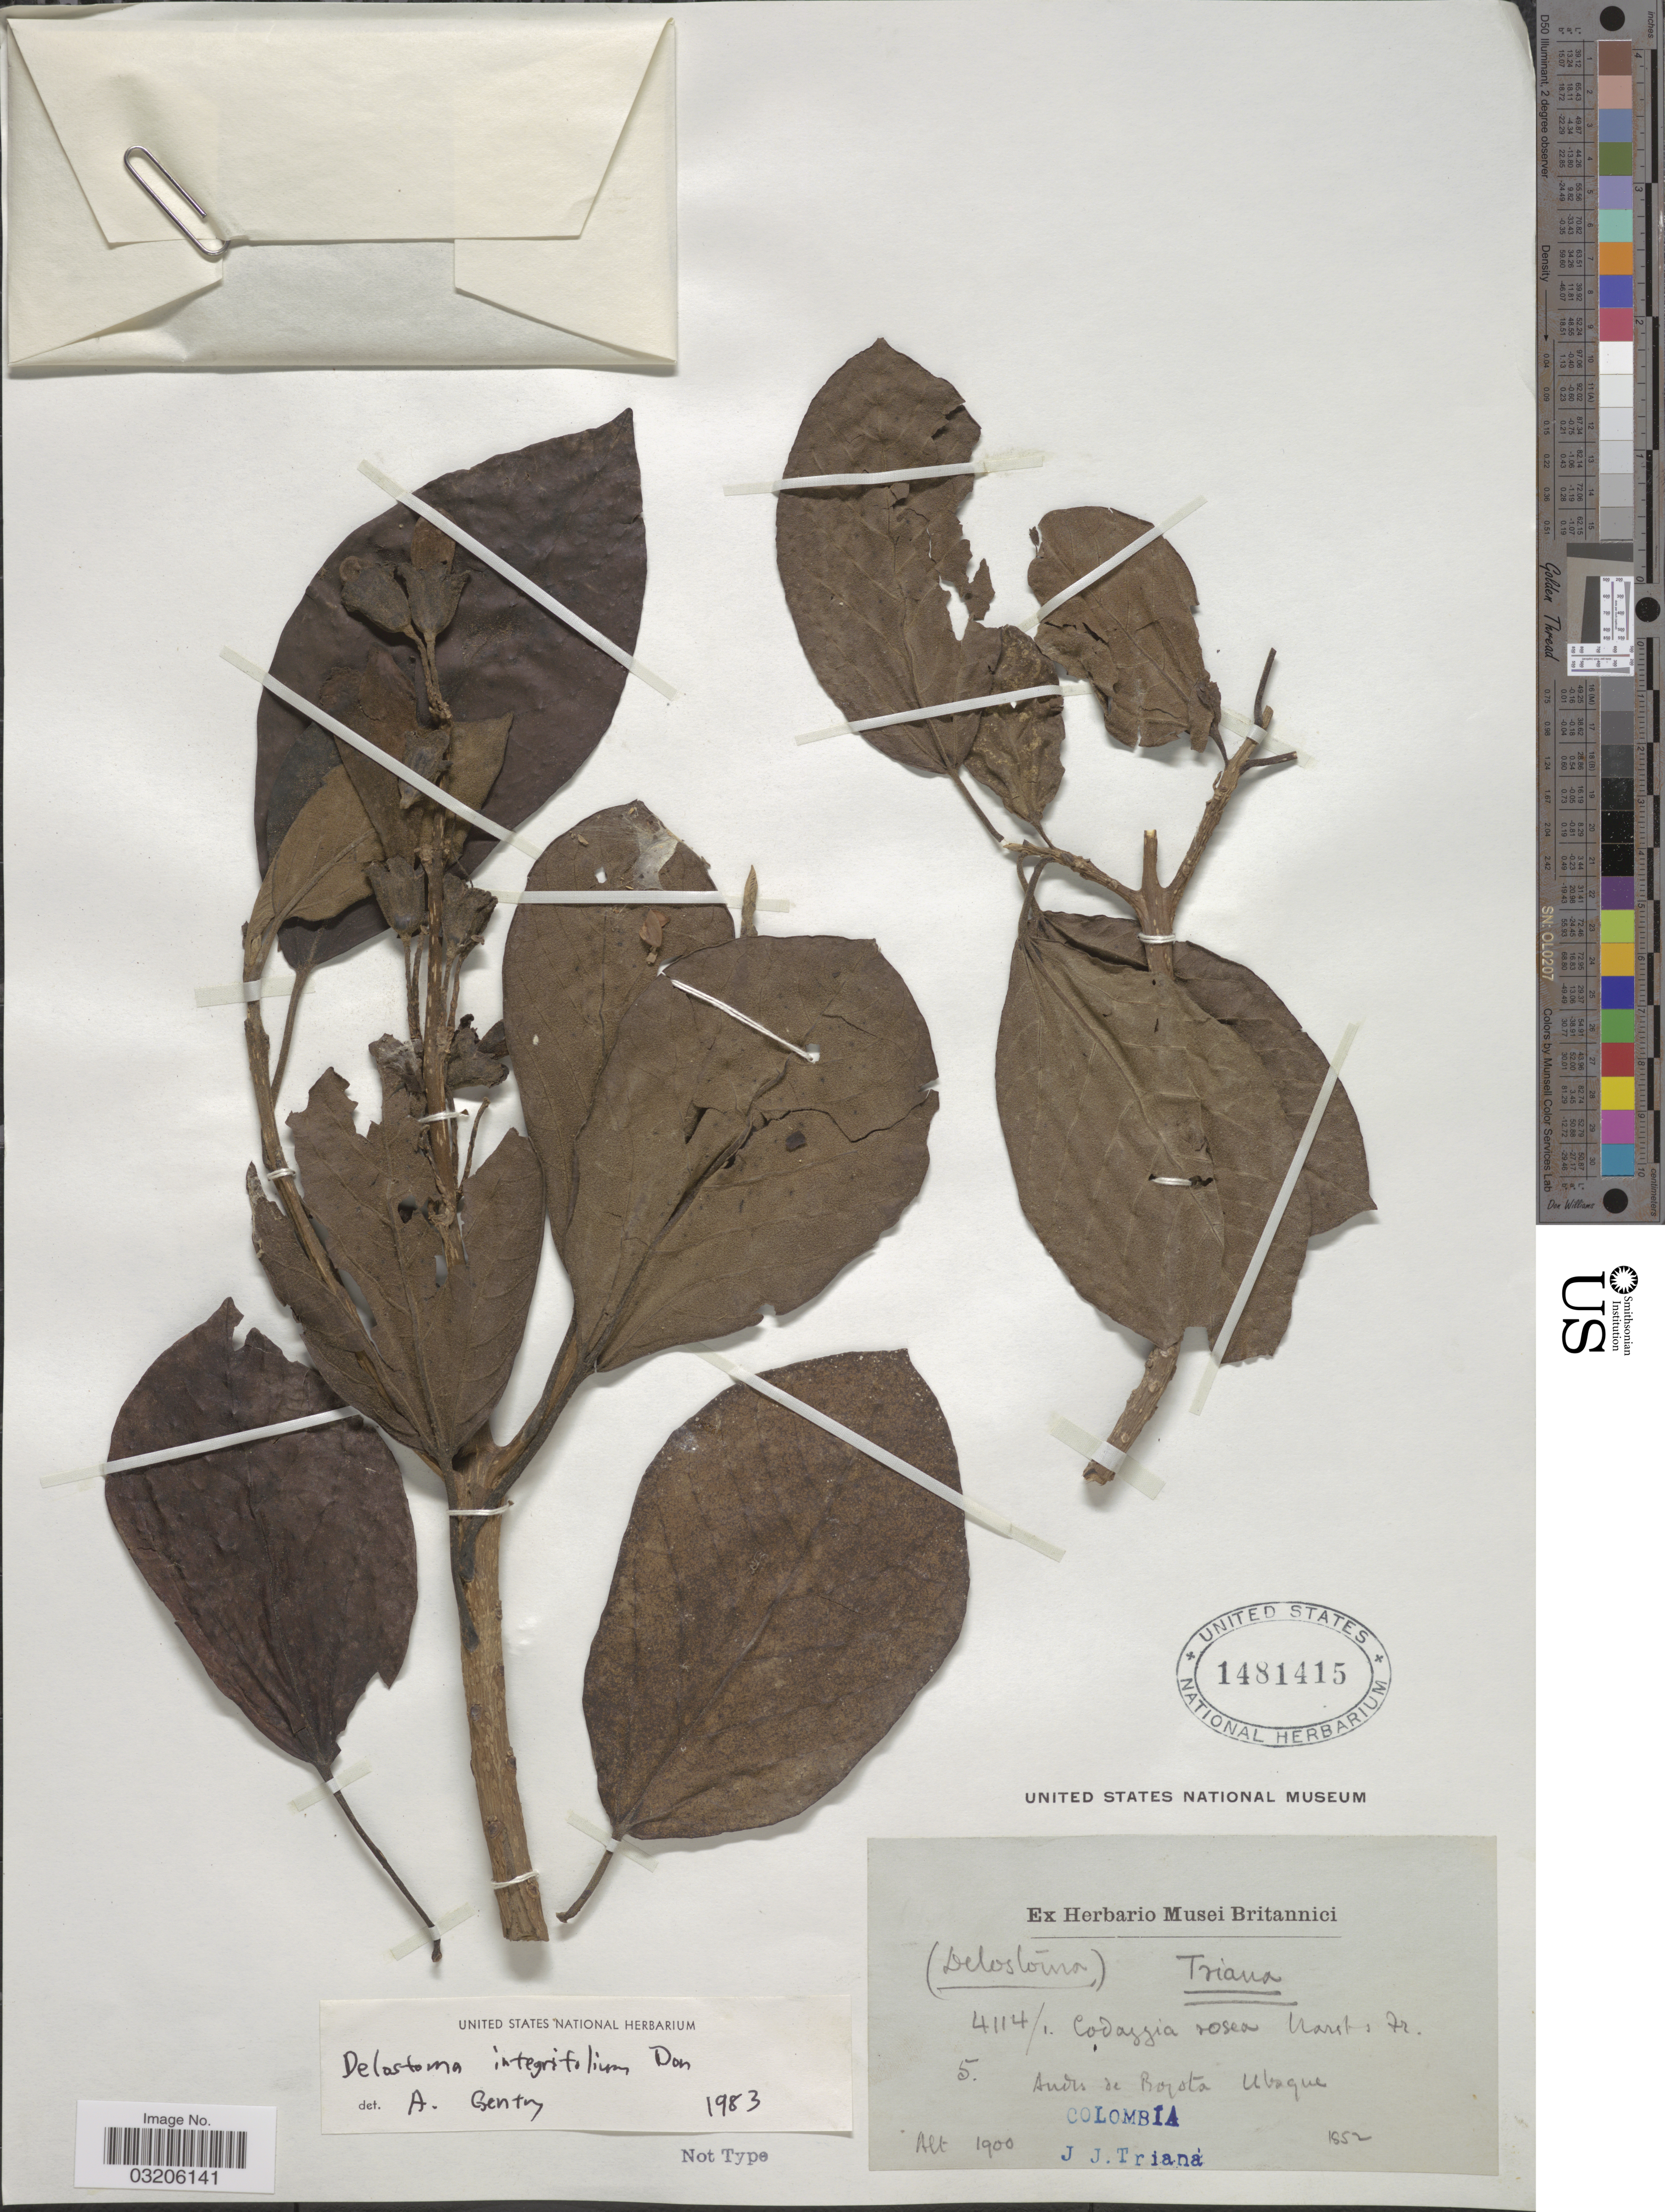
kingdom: Plantae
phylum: Tracheophyta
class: Magnoliopsida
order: Lamiales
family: Bignoniaceae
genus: Delostoma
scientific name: Delostoma integrifolium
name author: D. Don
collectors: J. J. Triana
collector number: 4114/1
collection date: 1852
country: Colombia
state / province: Bogota D.C.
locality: Andes de Bogota Ubaque.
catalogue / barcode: US 1481415